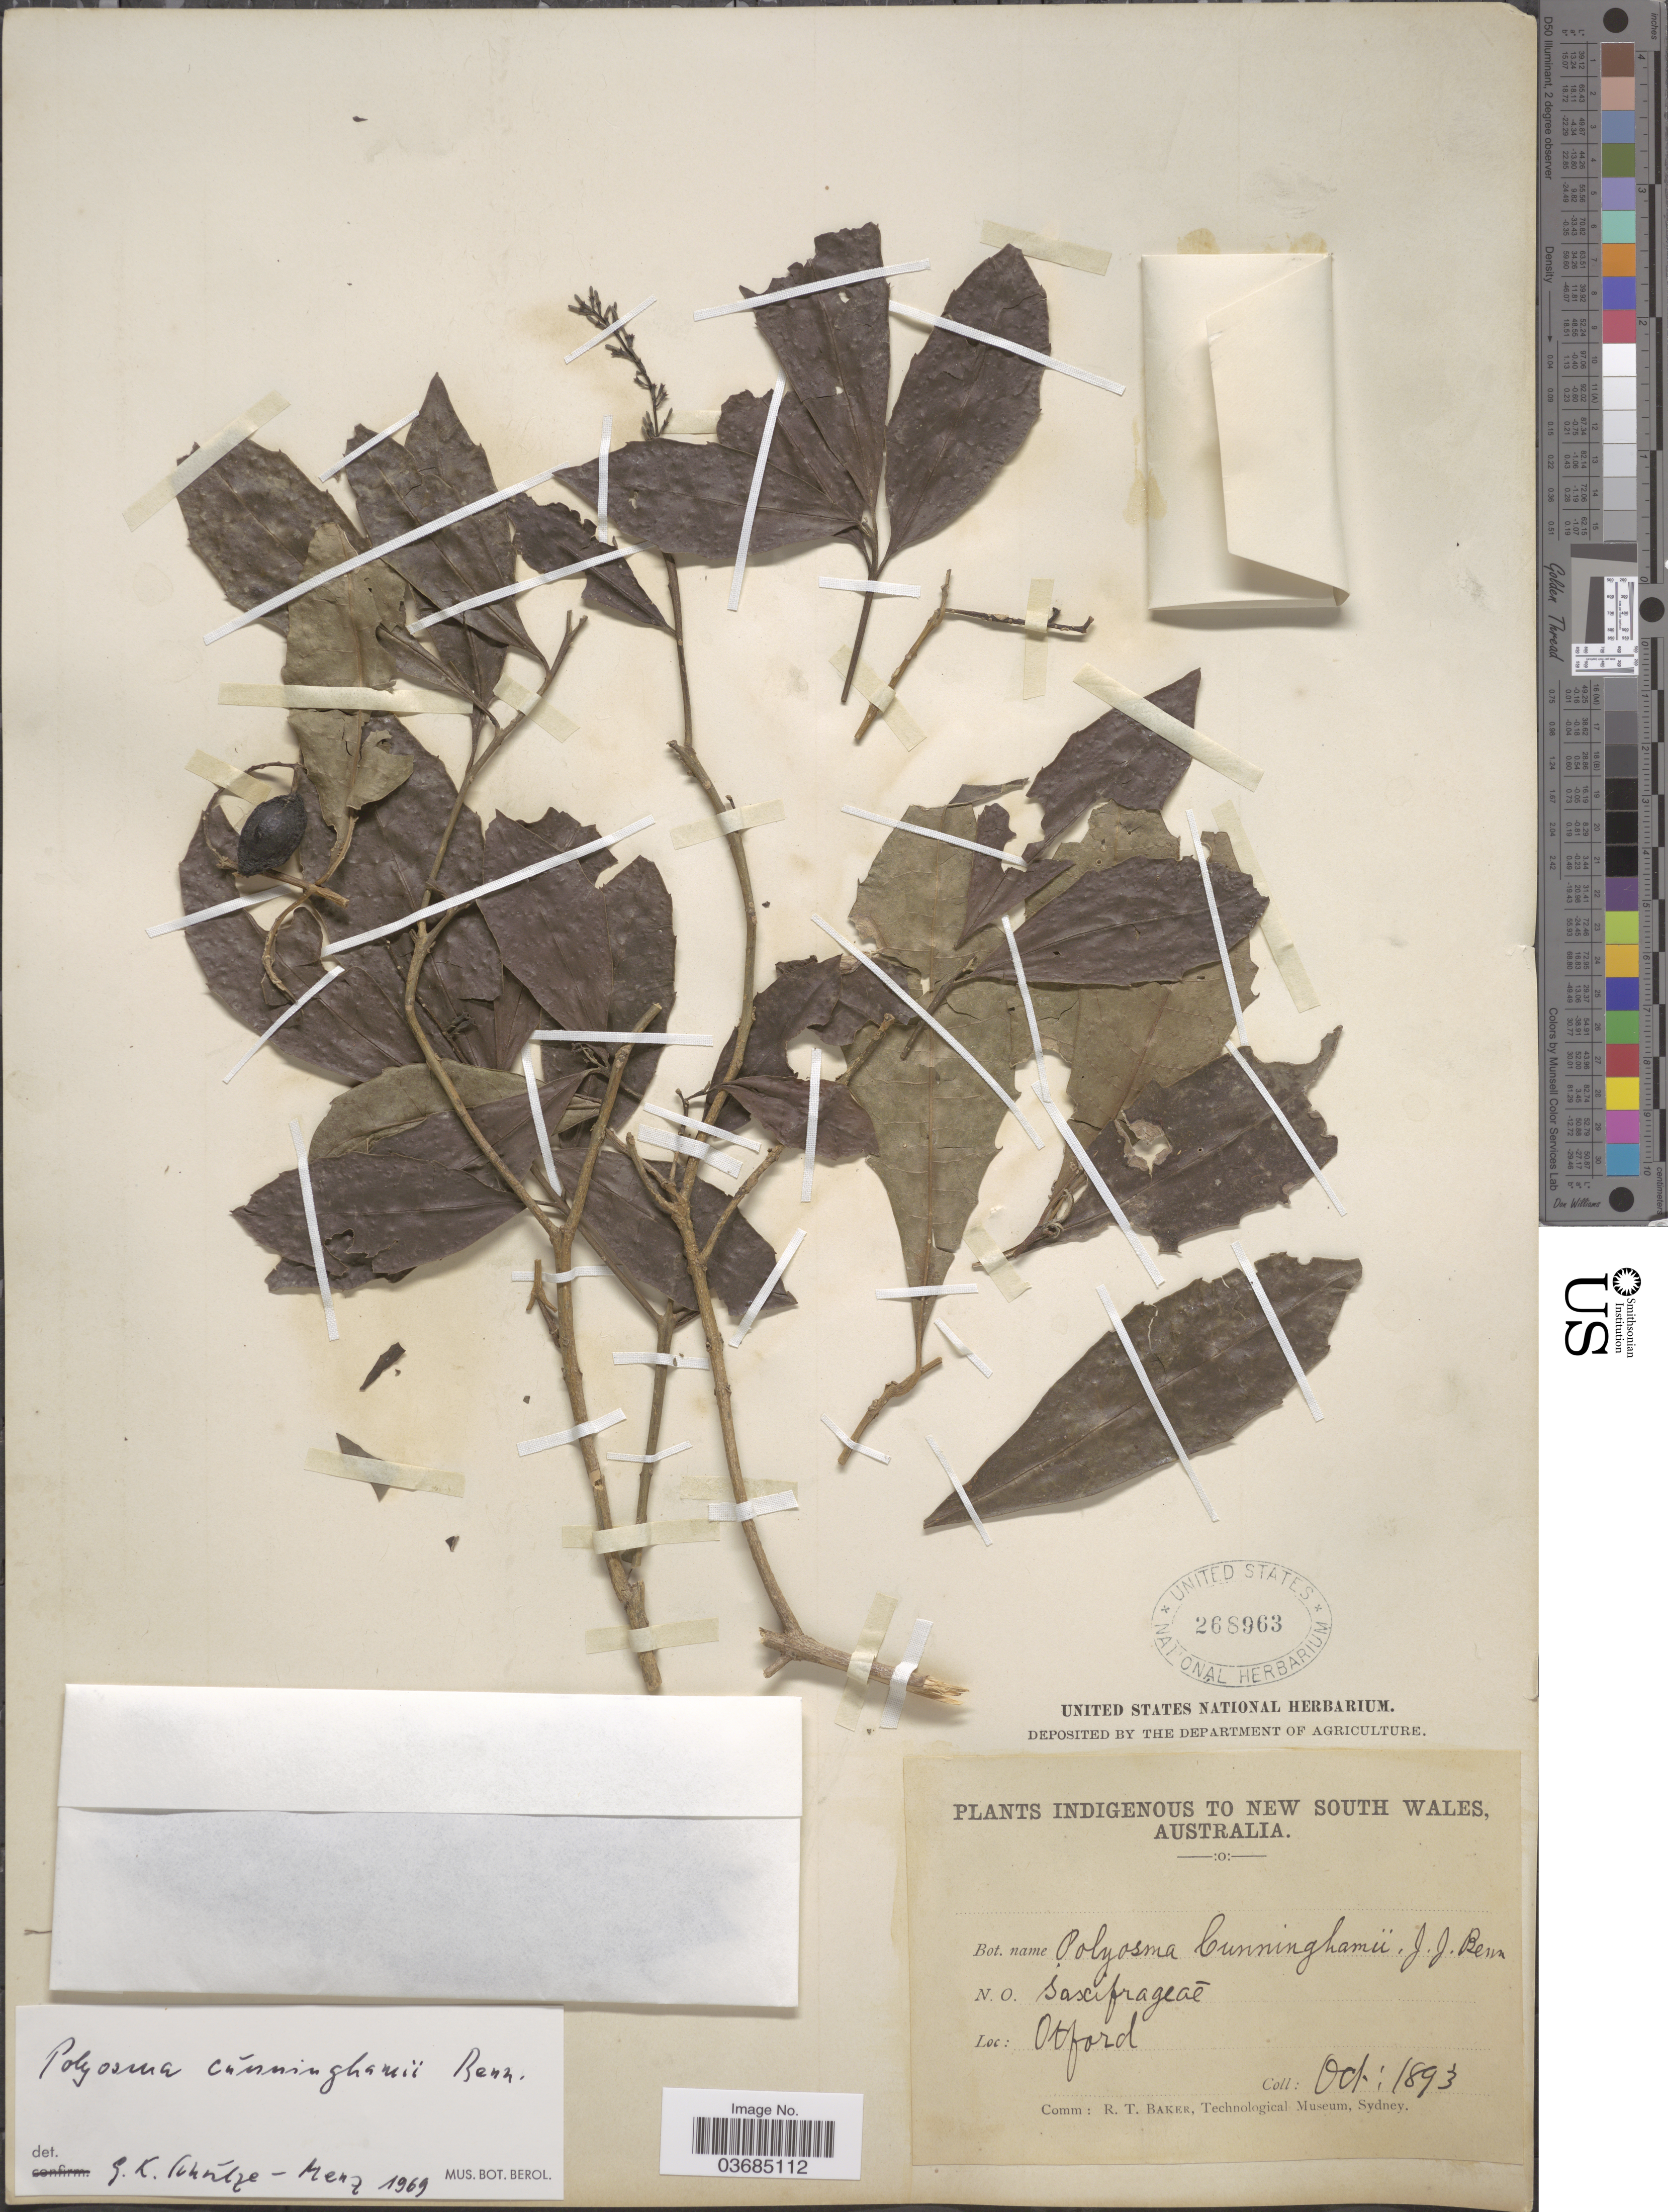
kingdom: Plantae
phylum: Tracheophyta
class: Magnoliopsida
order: Escalloniales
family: Escalloniaceae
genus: Polyosma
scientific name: Polyosma cunninghamii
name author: Benn.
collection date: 1893-10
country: Australia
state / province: New South Wales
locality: Oxford.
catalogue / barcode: US 268963